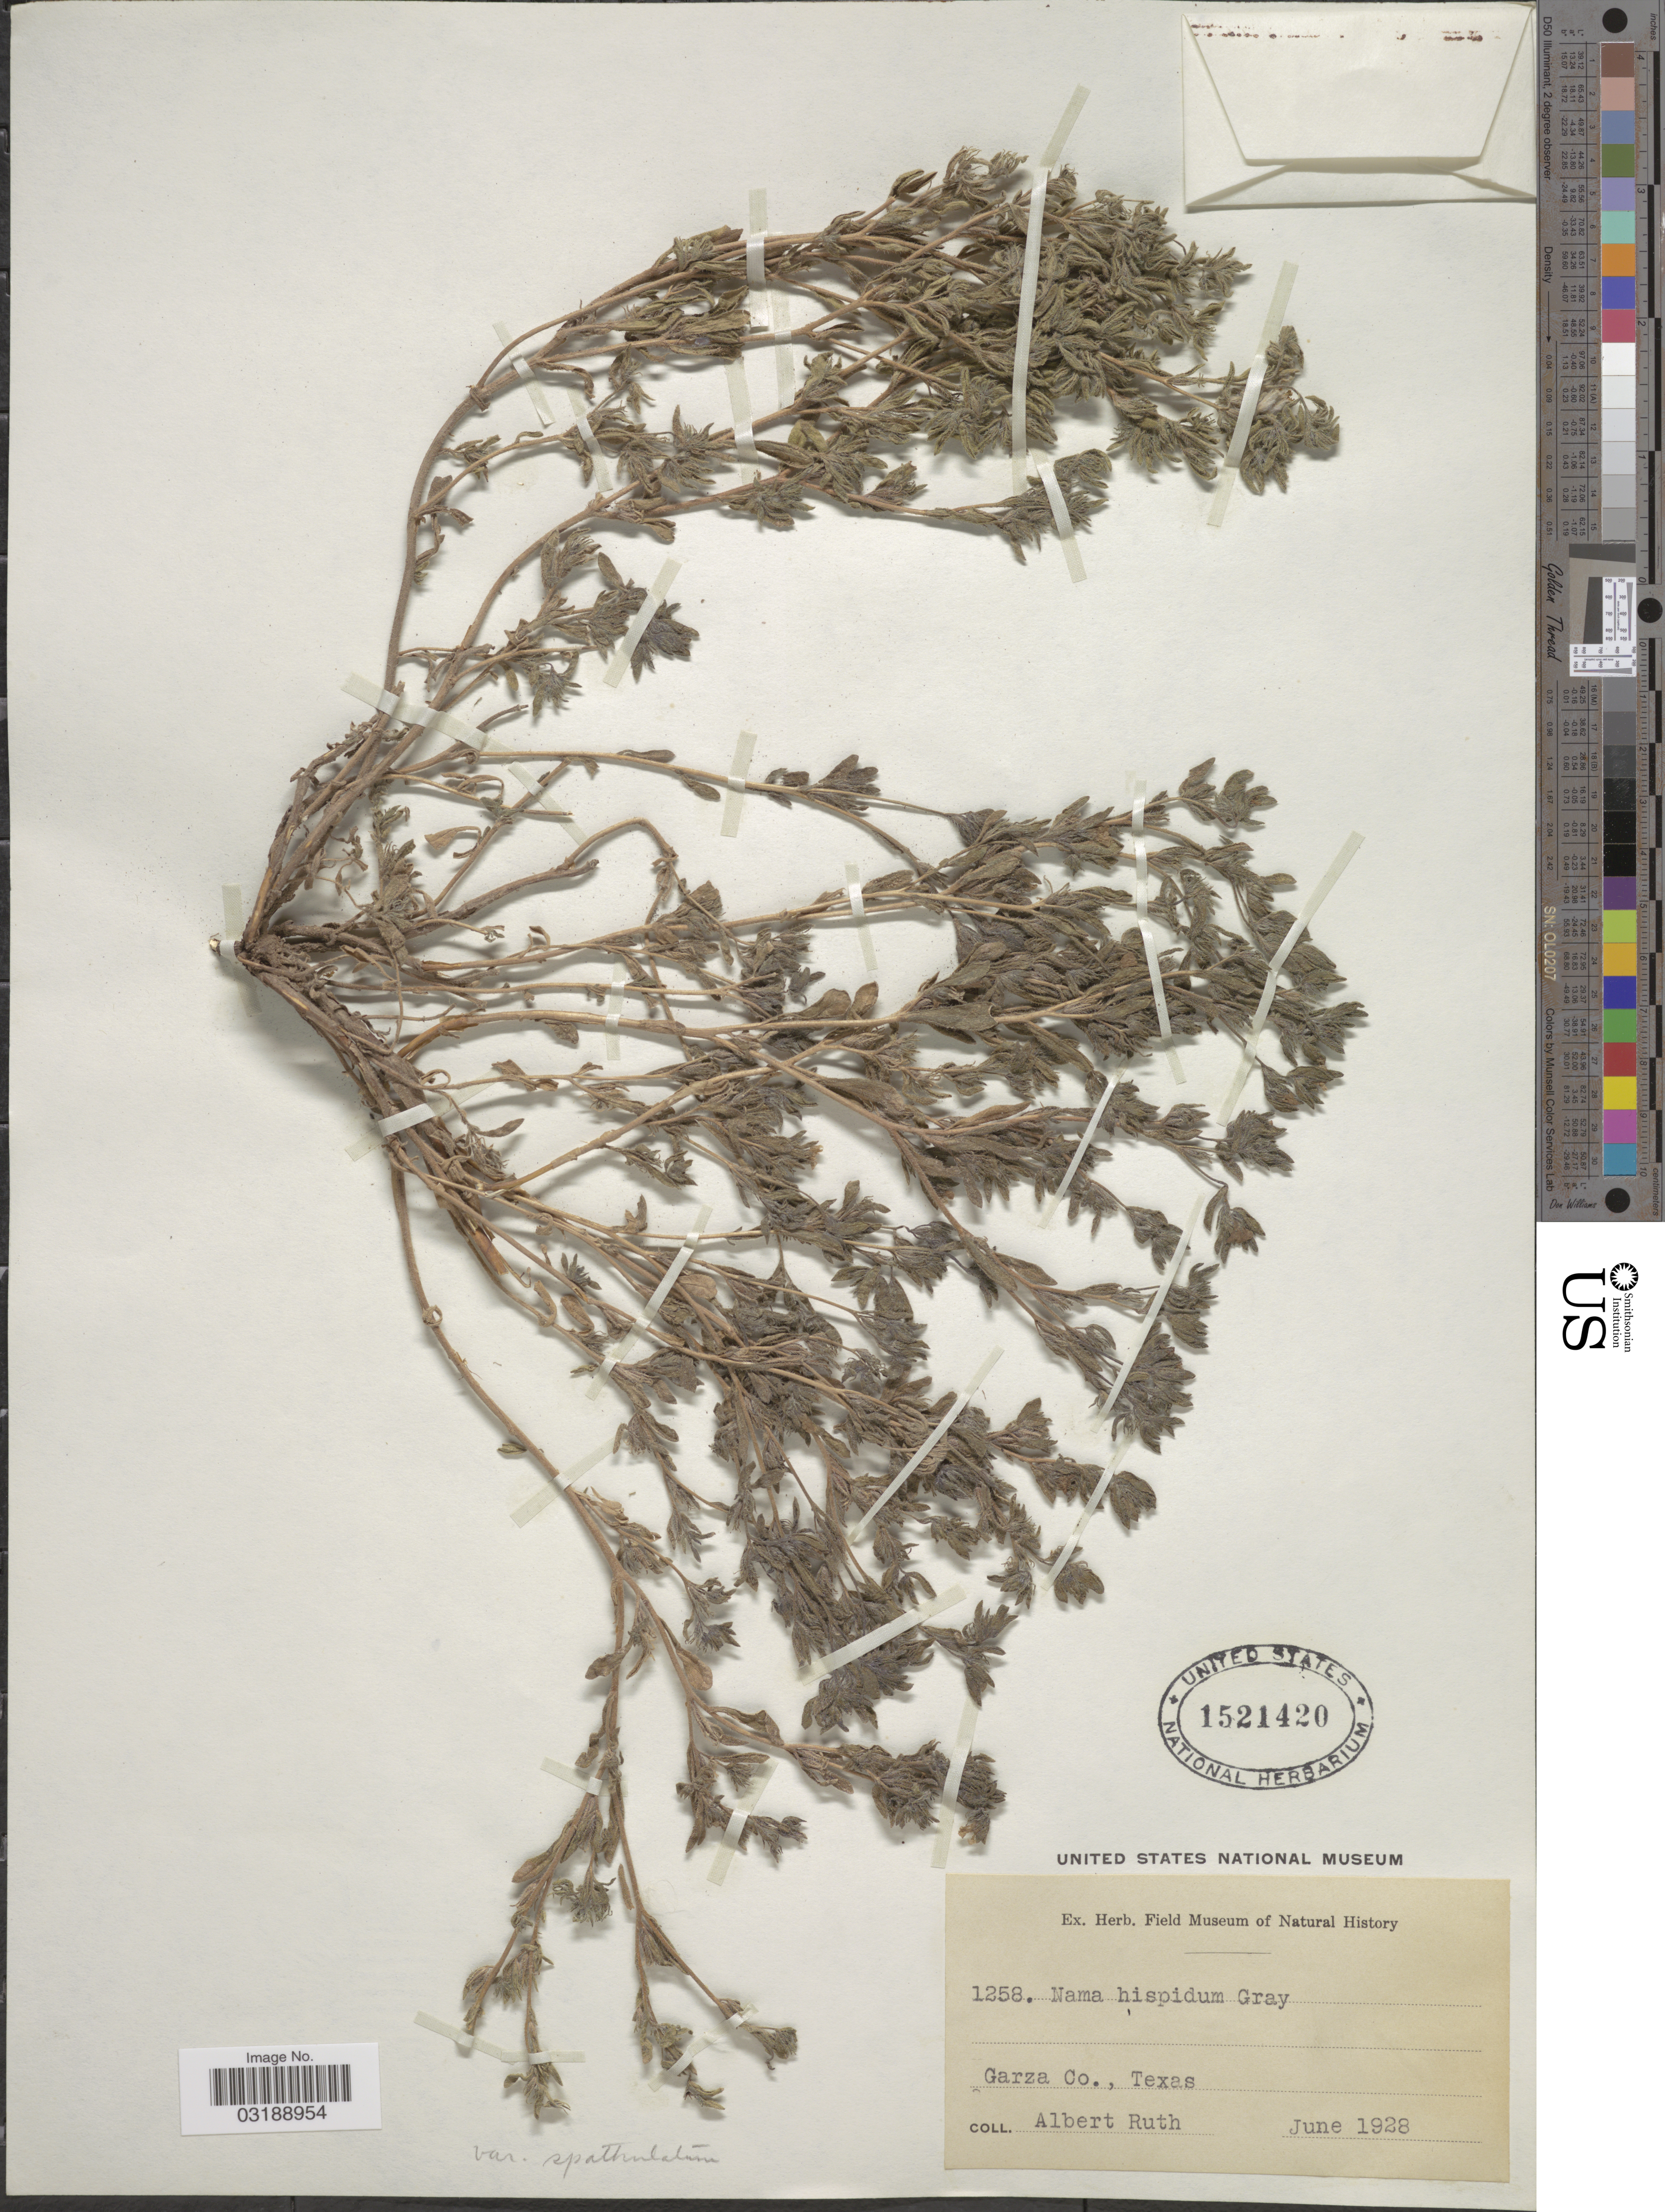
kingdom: Plantae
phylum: Tracheophyta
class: Magnoliopsida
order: Boraginales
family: Namaceae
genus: Nama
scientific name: Nama hispida var. spathulatum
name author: (Torr.) C.L. Hitchc.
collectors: A. Ruth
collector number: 1258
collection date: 1928-06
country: United States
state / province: Texas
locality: Garza Co.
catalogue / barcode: US 1521420